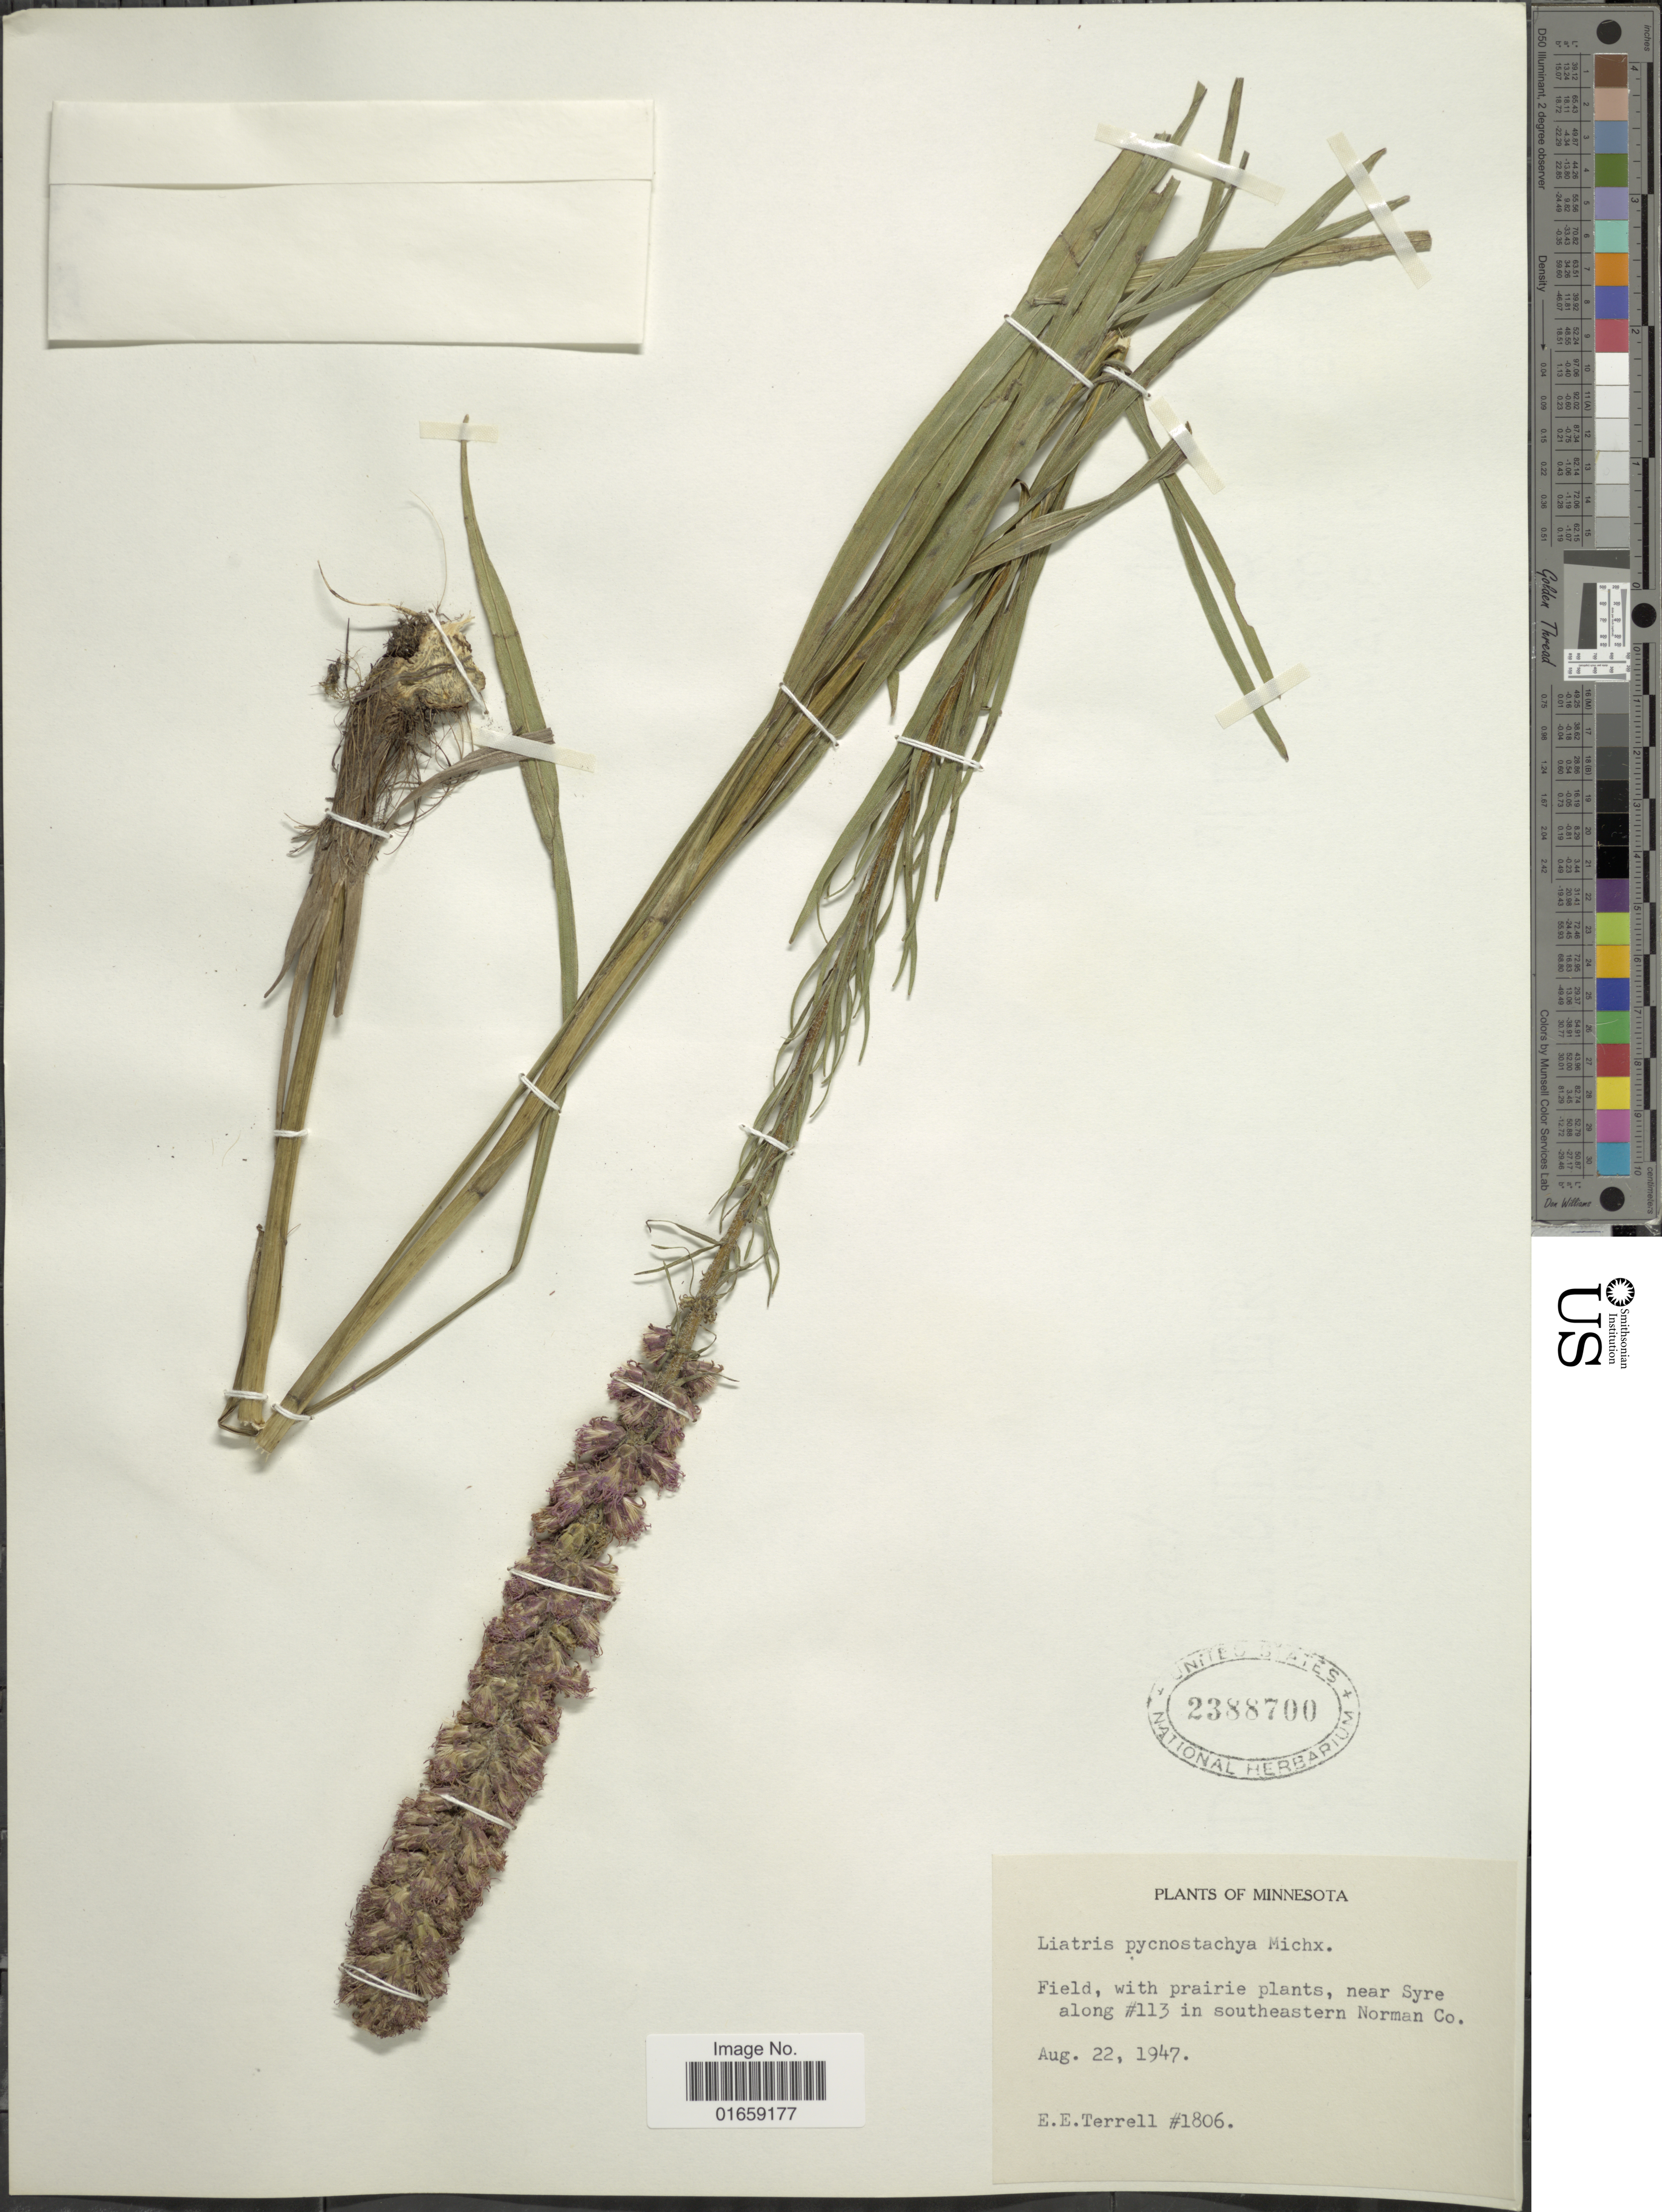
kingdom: Plantae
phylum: Tracheophyta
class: Magnoliopsida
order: Asterales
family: Asteraceae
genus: Liatris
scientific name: Liatris pycnostachya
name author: Michx.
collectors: E. E. Terrell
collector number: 1806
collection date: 1947-08-22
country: United States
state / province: Minnesota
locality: Field, with prairie plants, near Syre along #113 in southeastern Norman Co.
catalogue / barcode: US 2388700